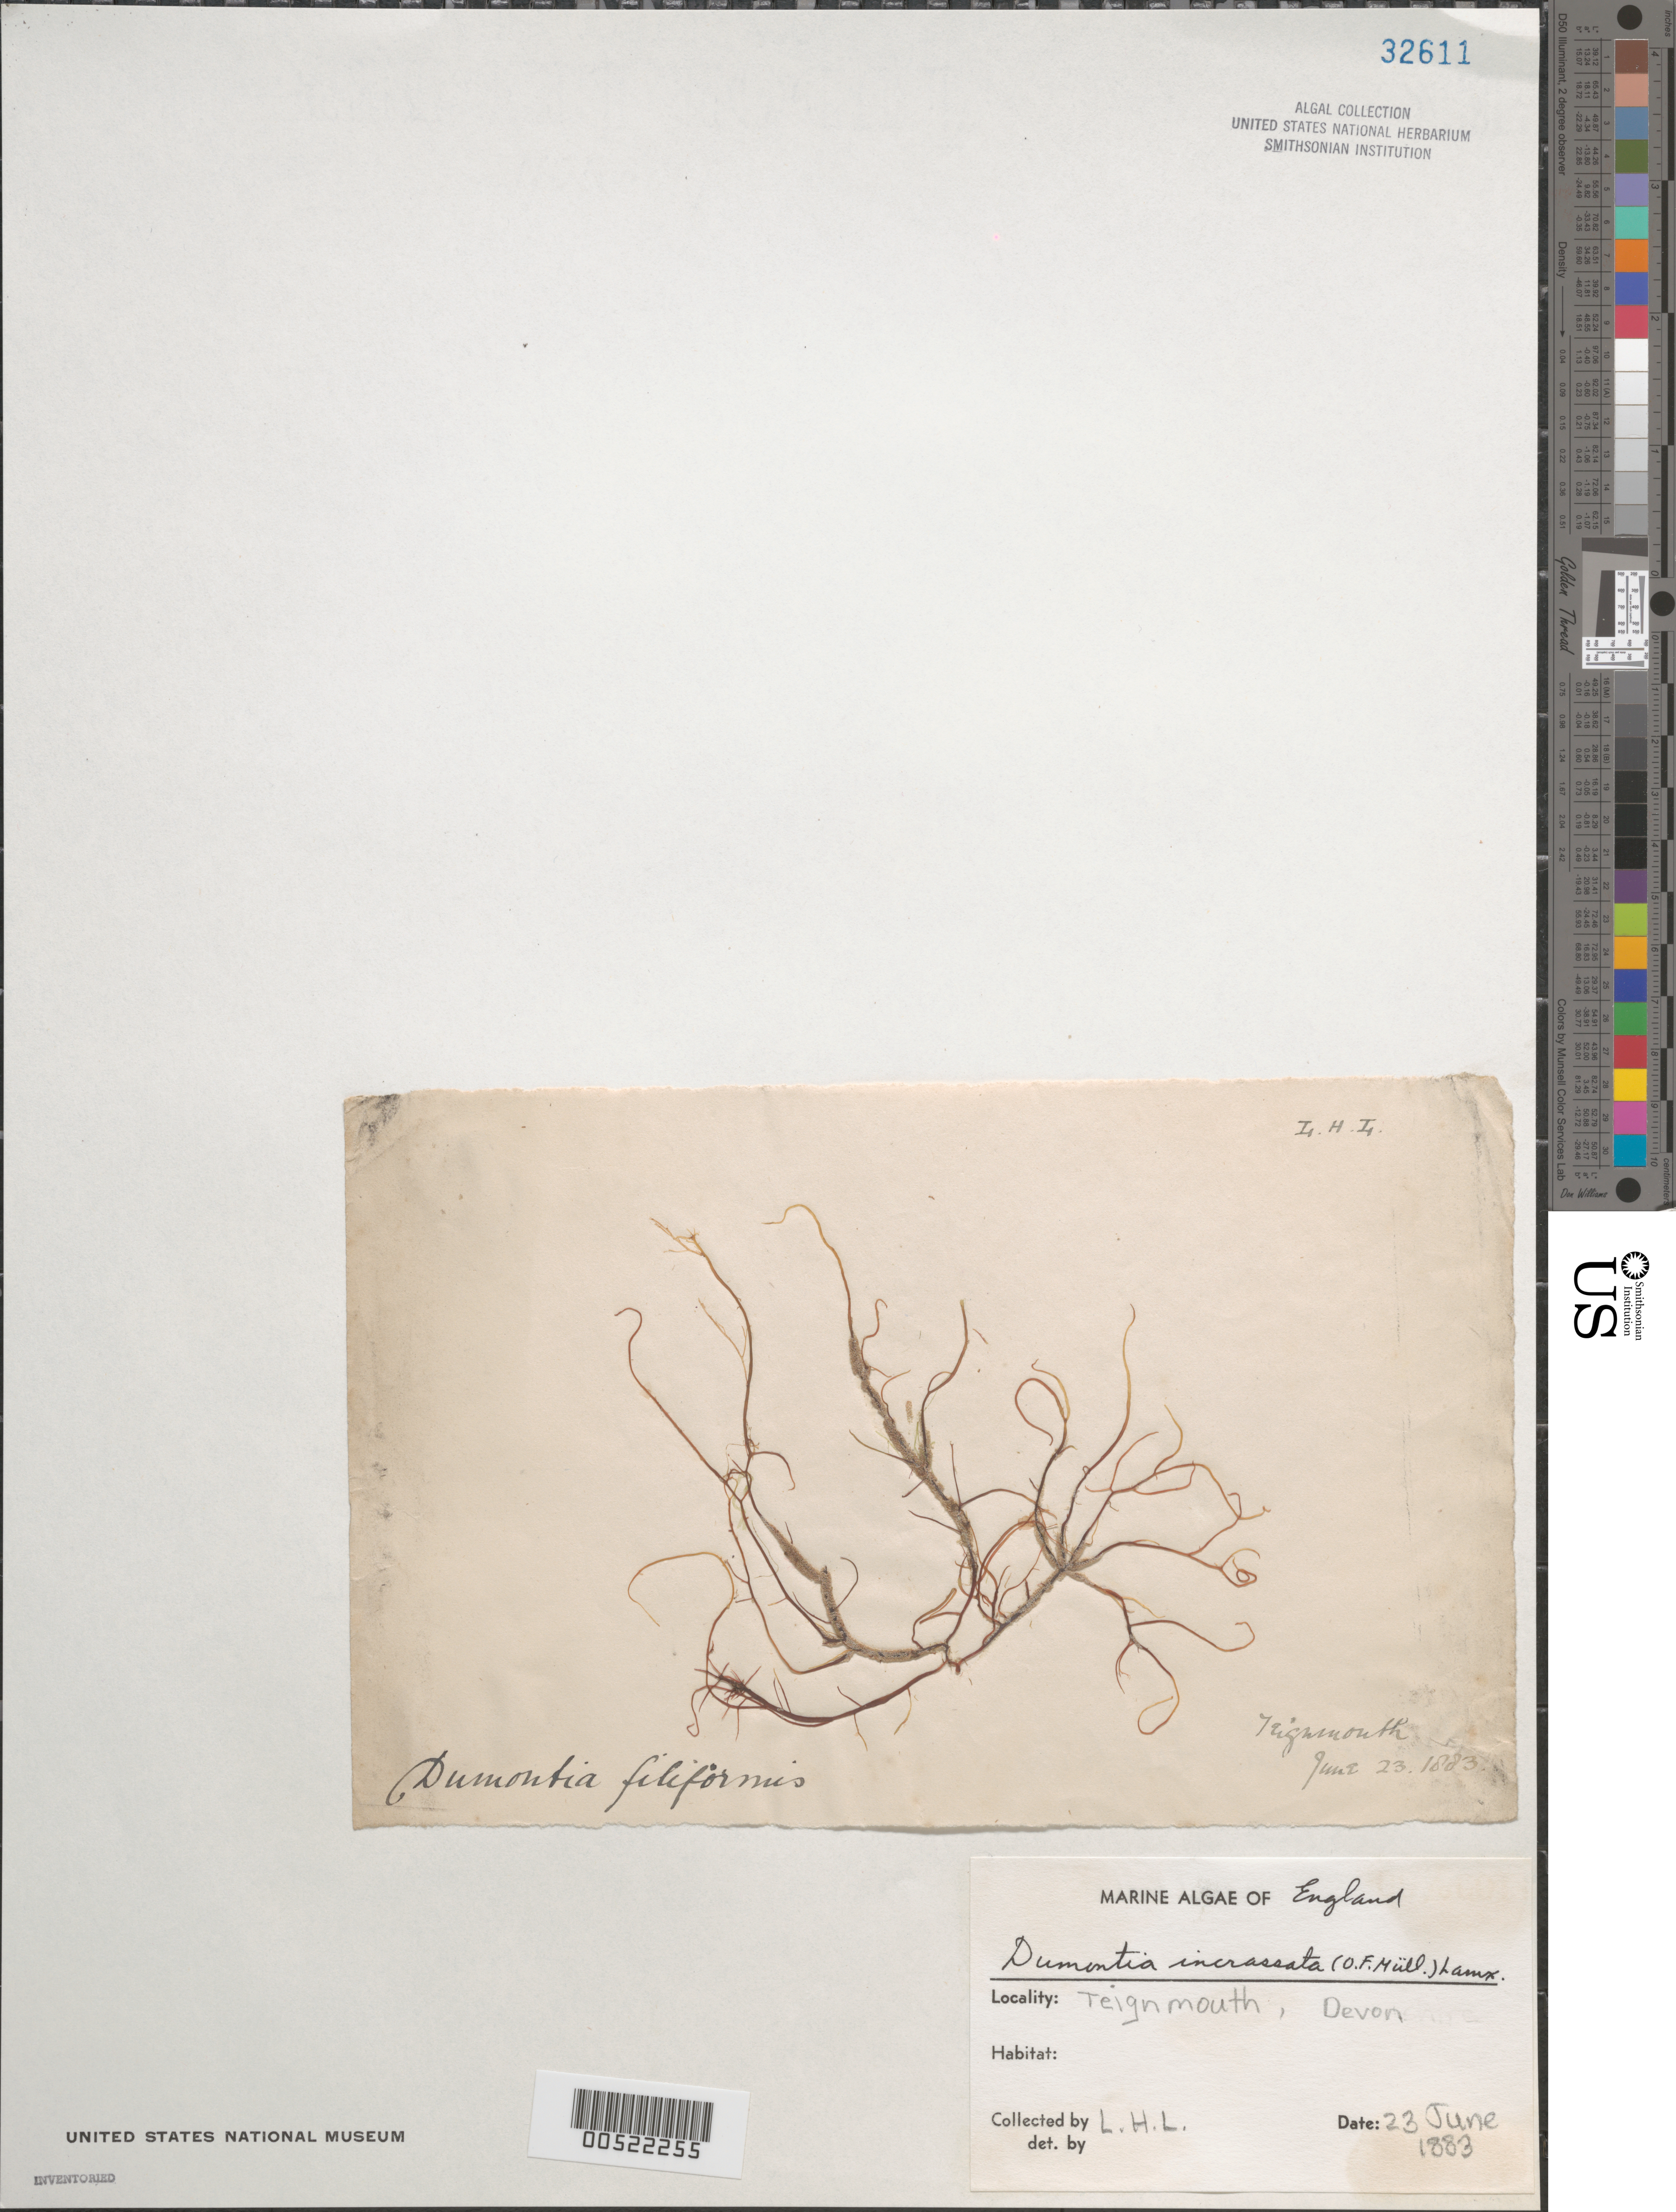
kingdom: Plantae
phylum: Rhodophyta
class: Florideophyceae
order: Gigartinales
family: Dumontiaceae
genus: Dumontia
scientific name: Dumontia contorta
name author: (S.G. Gmel.) Rupr.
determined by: Algae name updating Project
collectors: L.H.L.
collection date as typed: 23 Jun 1883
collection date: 1883-06-23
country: United Kingdom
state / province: England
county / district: Devon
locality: Teignmouth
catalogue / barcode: US 32611